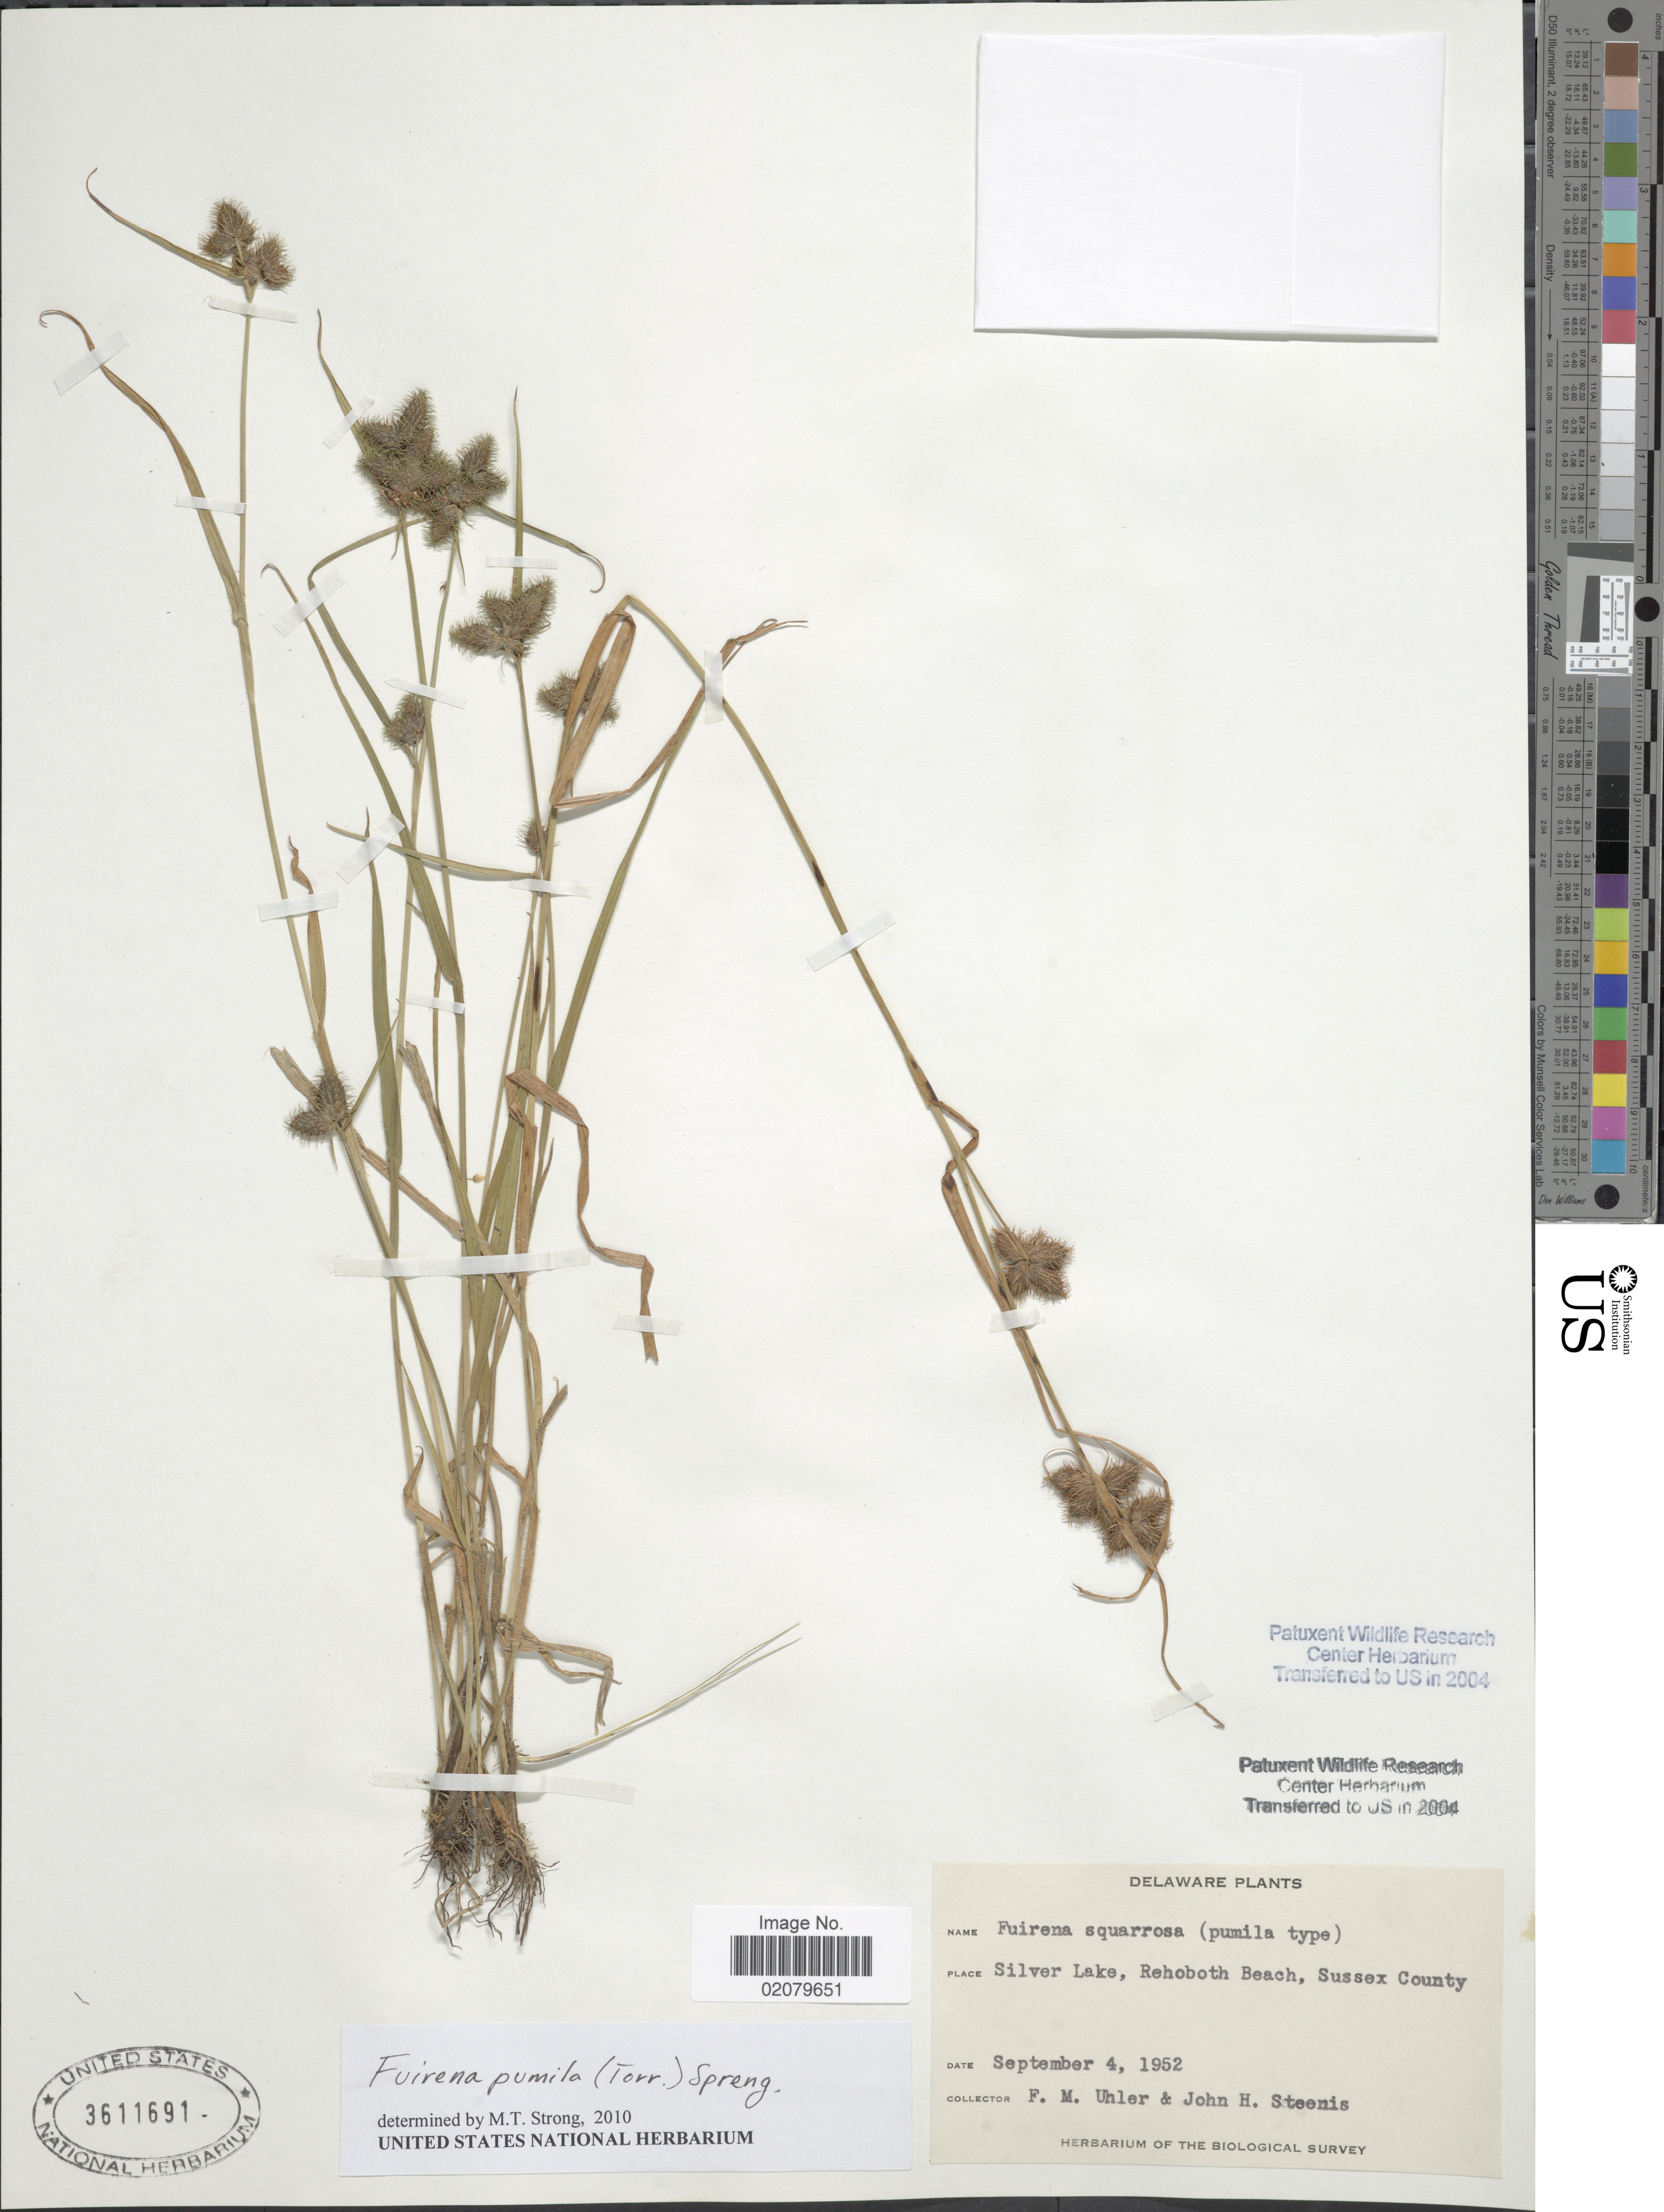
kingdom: Plantae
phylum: Tracheophyta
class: Liliopsida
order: Poales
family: Cyperaceae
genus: Fuirena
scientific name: Fuirena pumila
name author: (Torr.) Spreng.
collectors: F. M. Uhler & J. H. Steenis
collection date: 1952-09-04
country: United States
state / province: Delaware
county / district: Sussex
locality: Silver Lake, Rehoboth Beach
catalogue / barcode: US 3611691